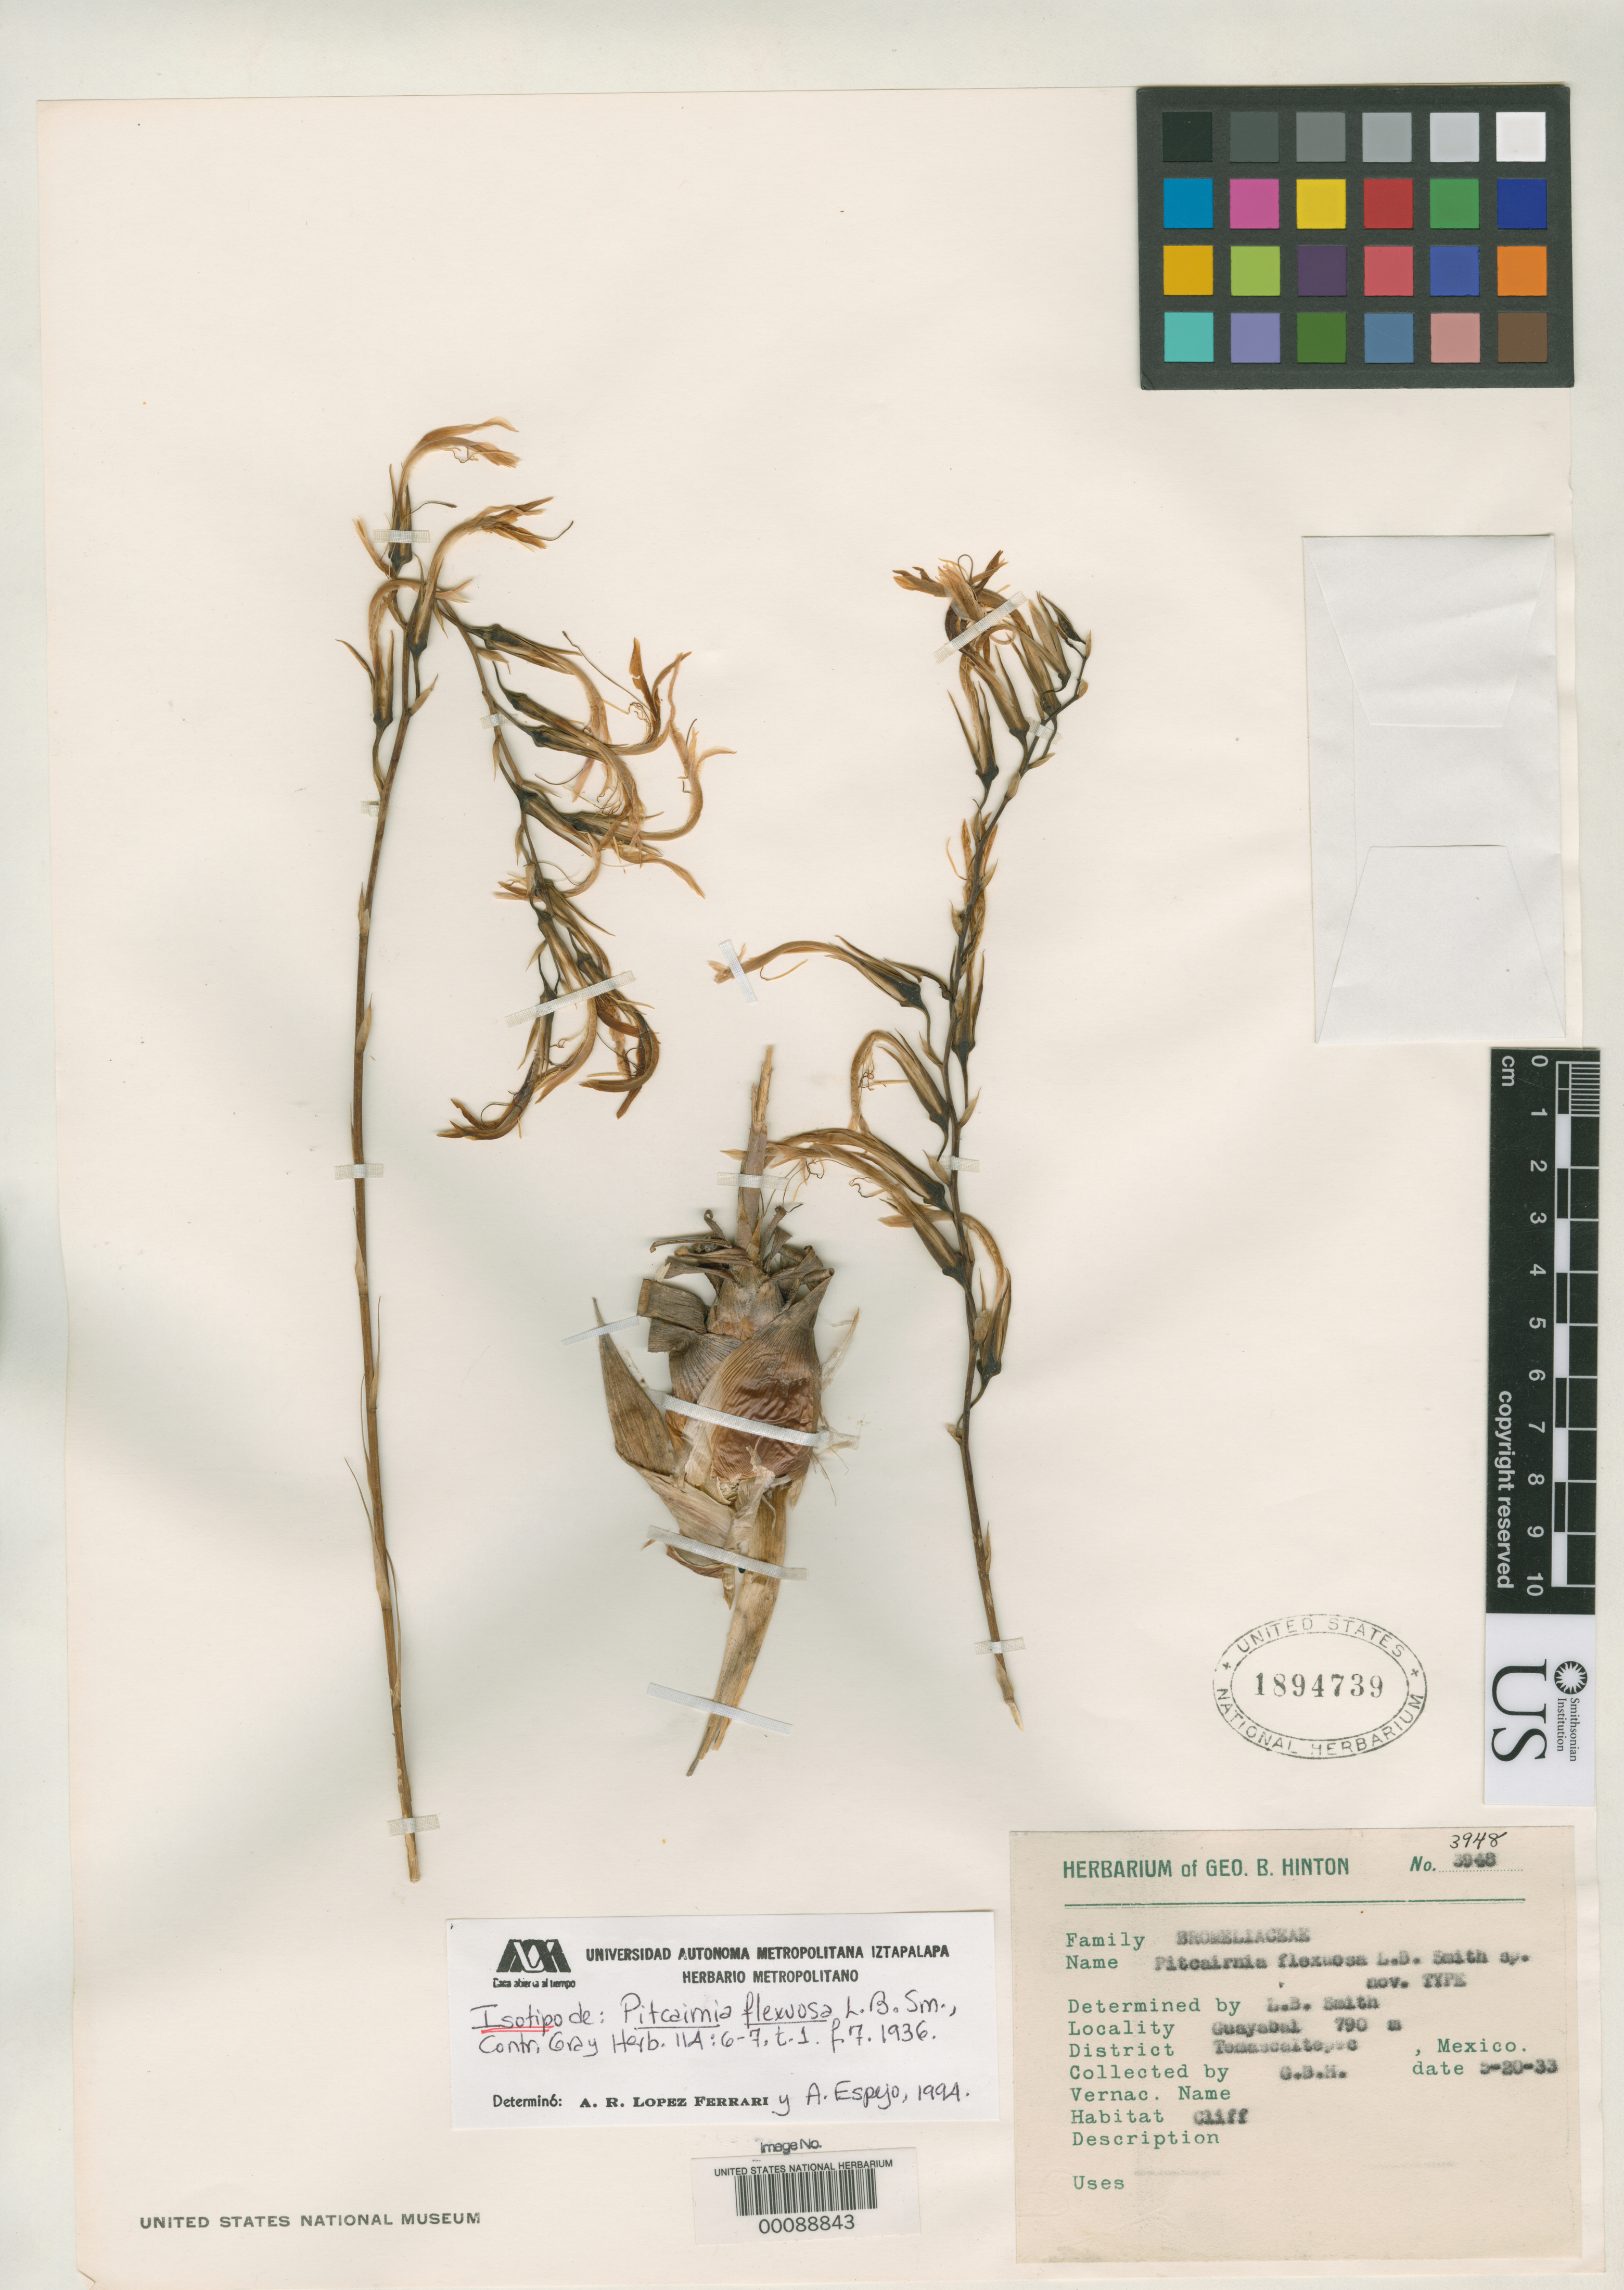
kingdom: Plantae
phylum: Tracheophyta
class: Liliopsida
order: Poales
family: Bromeliaceae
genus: Pitcairnia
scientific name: Pitcairnia flexuosa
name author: L.B. Sm.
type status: Isotype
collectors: G. B. Hinton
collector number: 3948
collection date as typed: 20 May 1933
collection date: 1933-05-20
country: Mexico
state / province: México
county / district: Temascaltepec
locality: Guayabal.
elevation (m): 790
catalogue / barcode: US 1894739